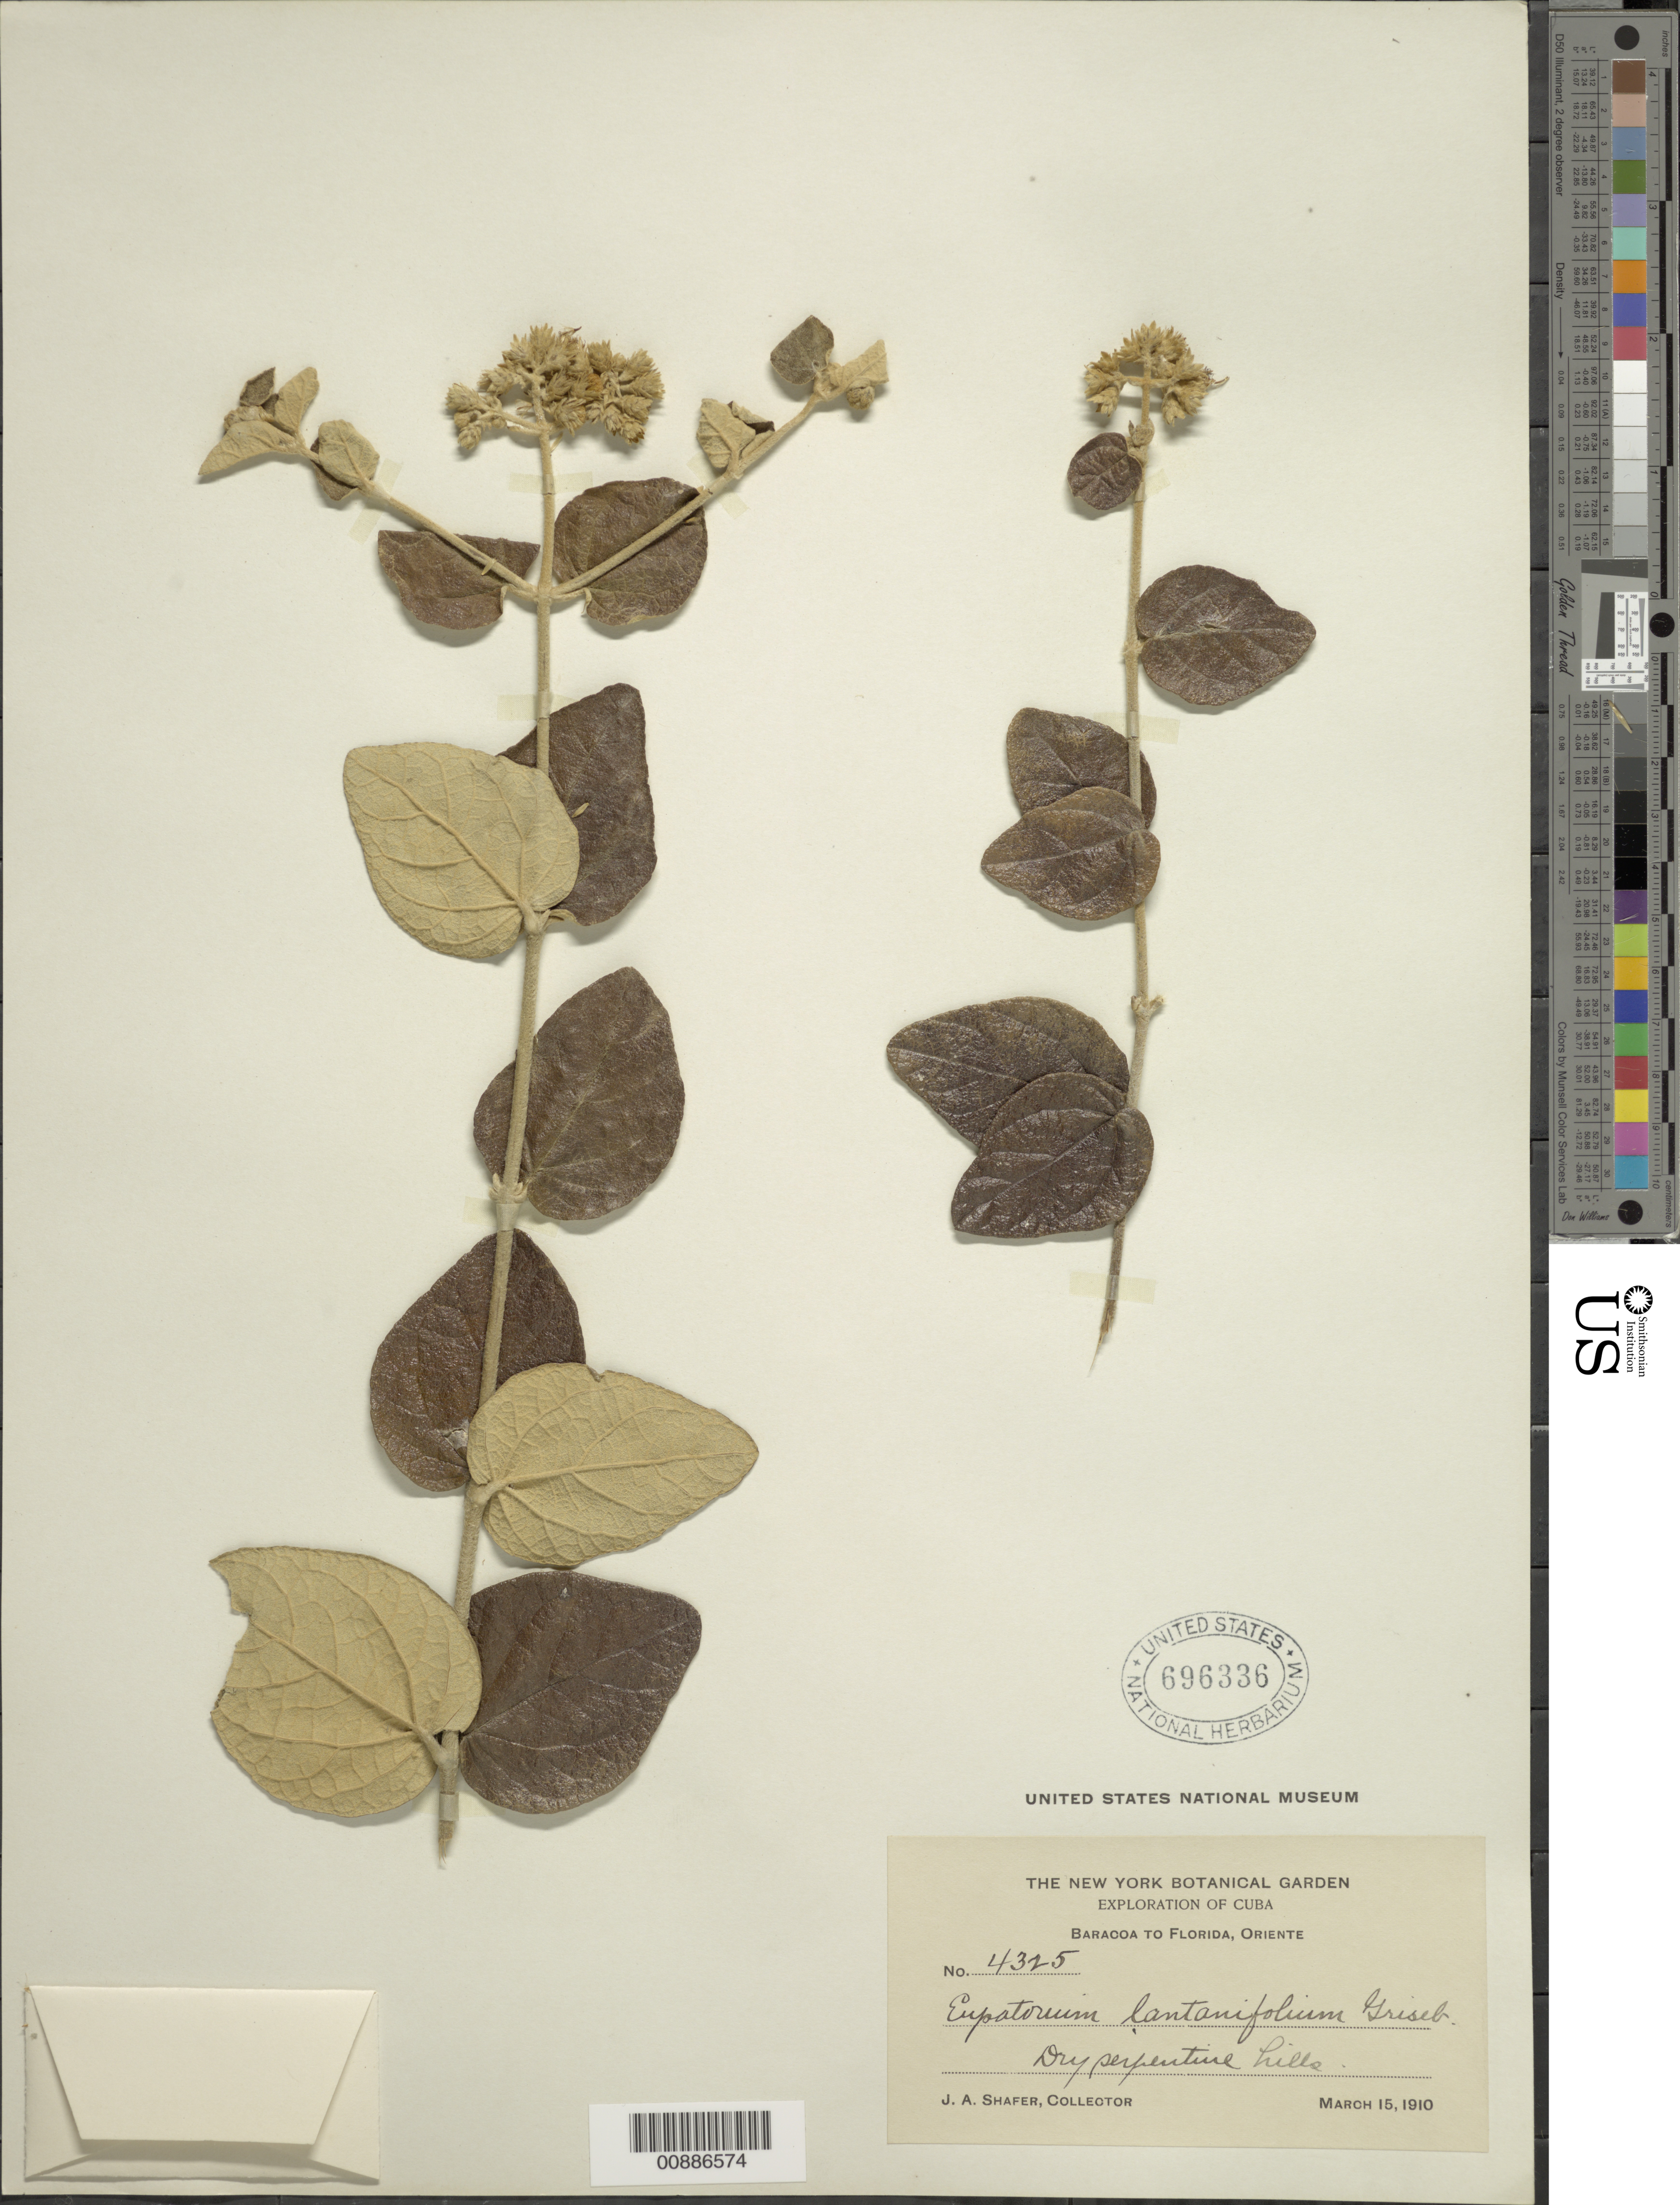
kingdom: Plantae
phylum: Tracheophyta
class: Magnoliopsida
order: Asterales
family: Asteraceae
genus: Grisebachianthus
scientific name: Grisebachianthus lantanifolius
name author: (Griseb.) R.M. King & H. Rob.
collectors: J. A. Shafer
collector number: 4325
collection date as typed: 15 Mar 1910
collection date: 1910-03-15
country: Cuba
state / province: Oriente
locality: Baracoa to Florida, Oriente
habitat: Dry serpentine hills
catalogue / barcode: US 696336